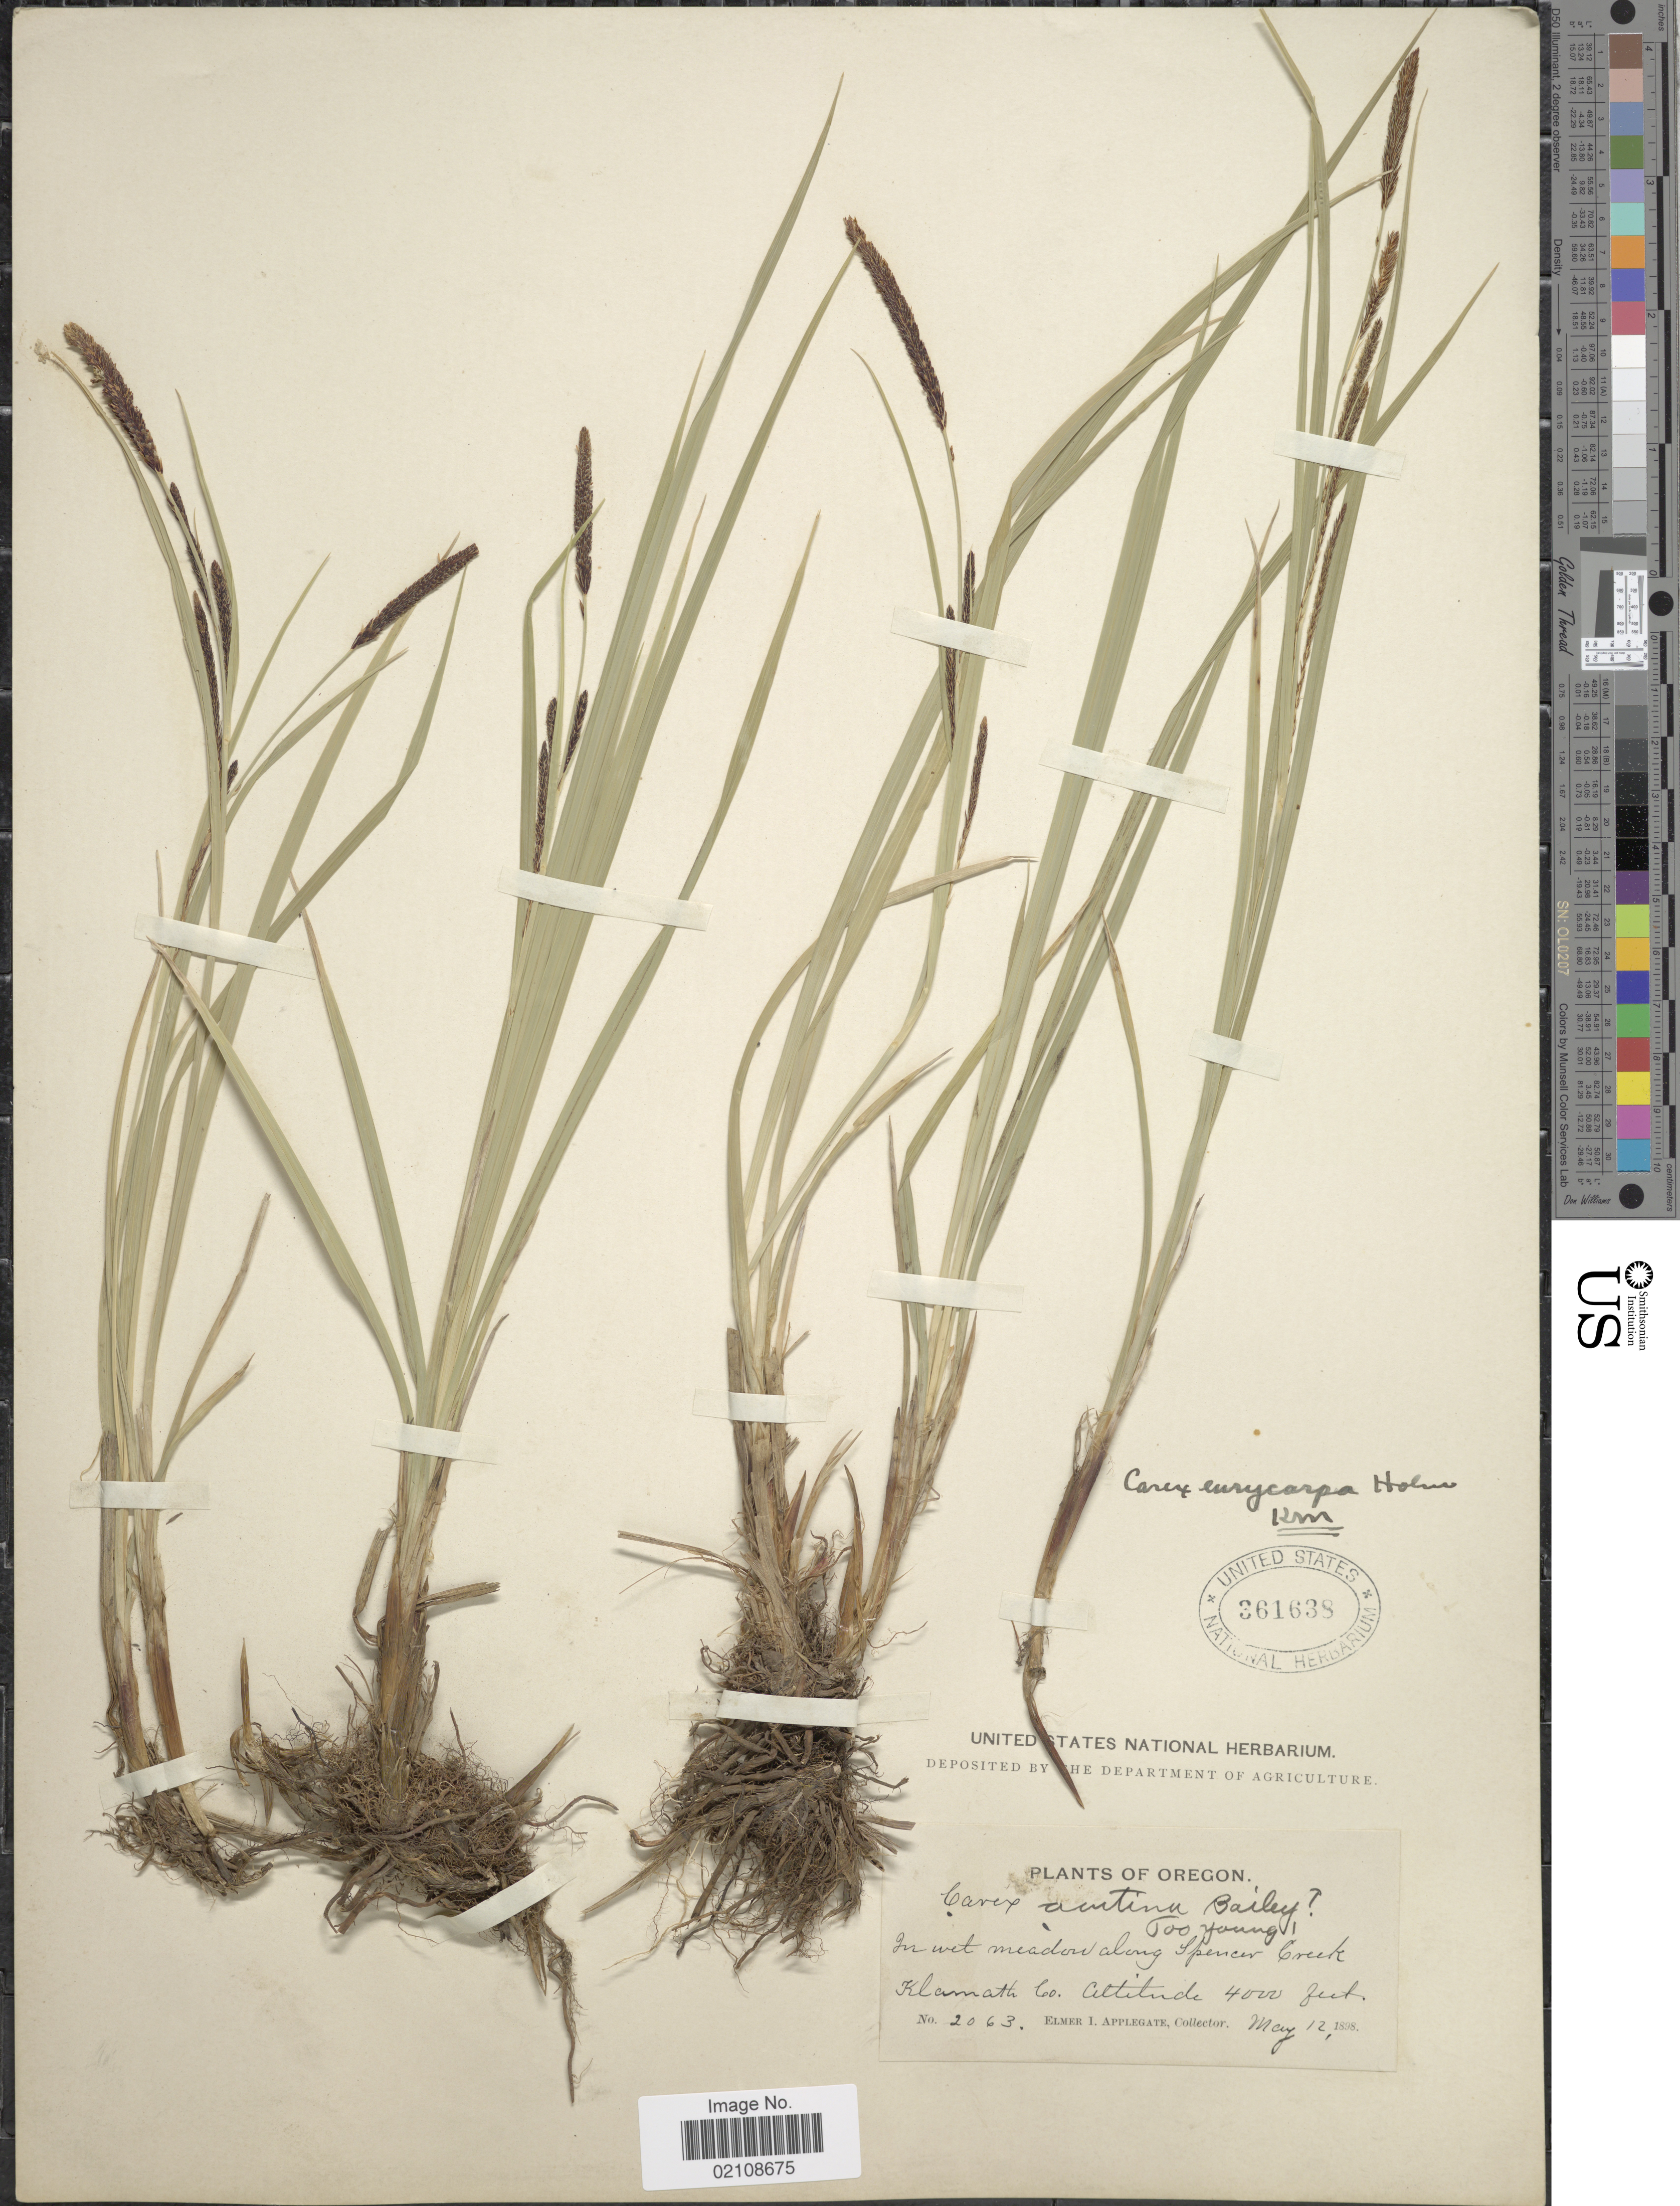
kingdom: Plantae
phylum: Tracheophyta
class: Liliopsida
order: Poales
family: Cyperaceae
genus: Carex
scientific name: Carex angustata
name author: Boott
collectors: E. I. Applegate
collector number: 2063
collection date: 1898-05-12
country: United States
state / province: Oregon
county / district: Klamath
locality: In wet meadow along Spencer Creek, Klamath Co.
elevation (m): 1219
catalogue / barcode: US 361638